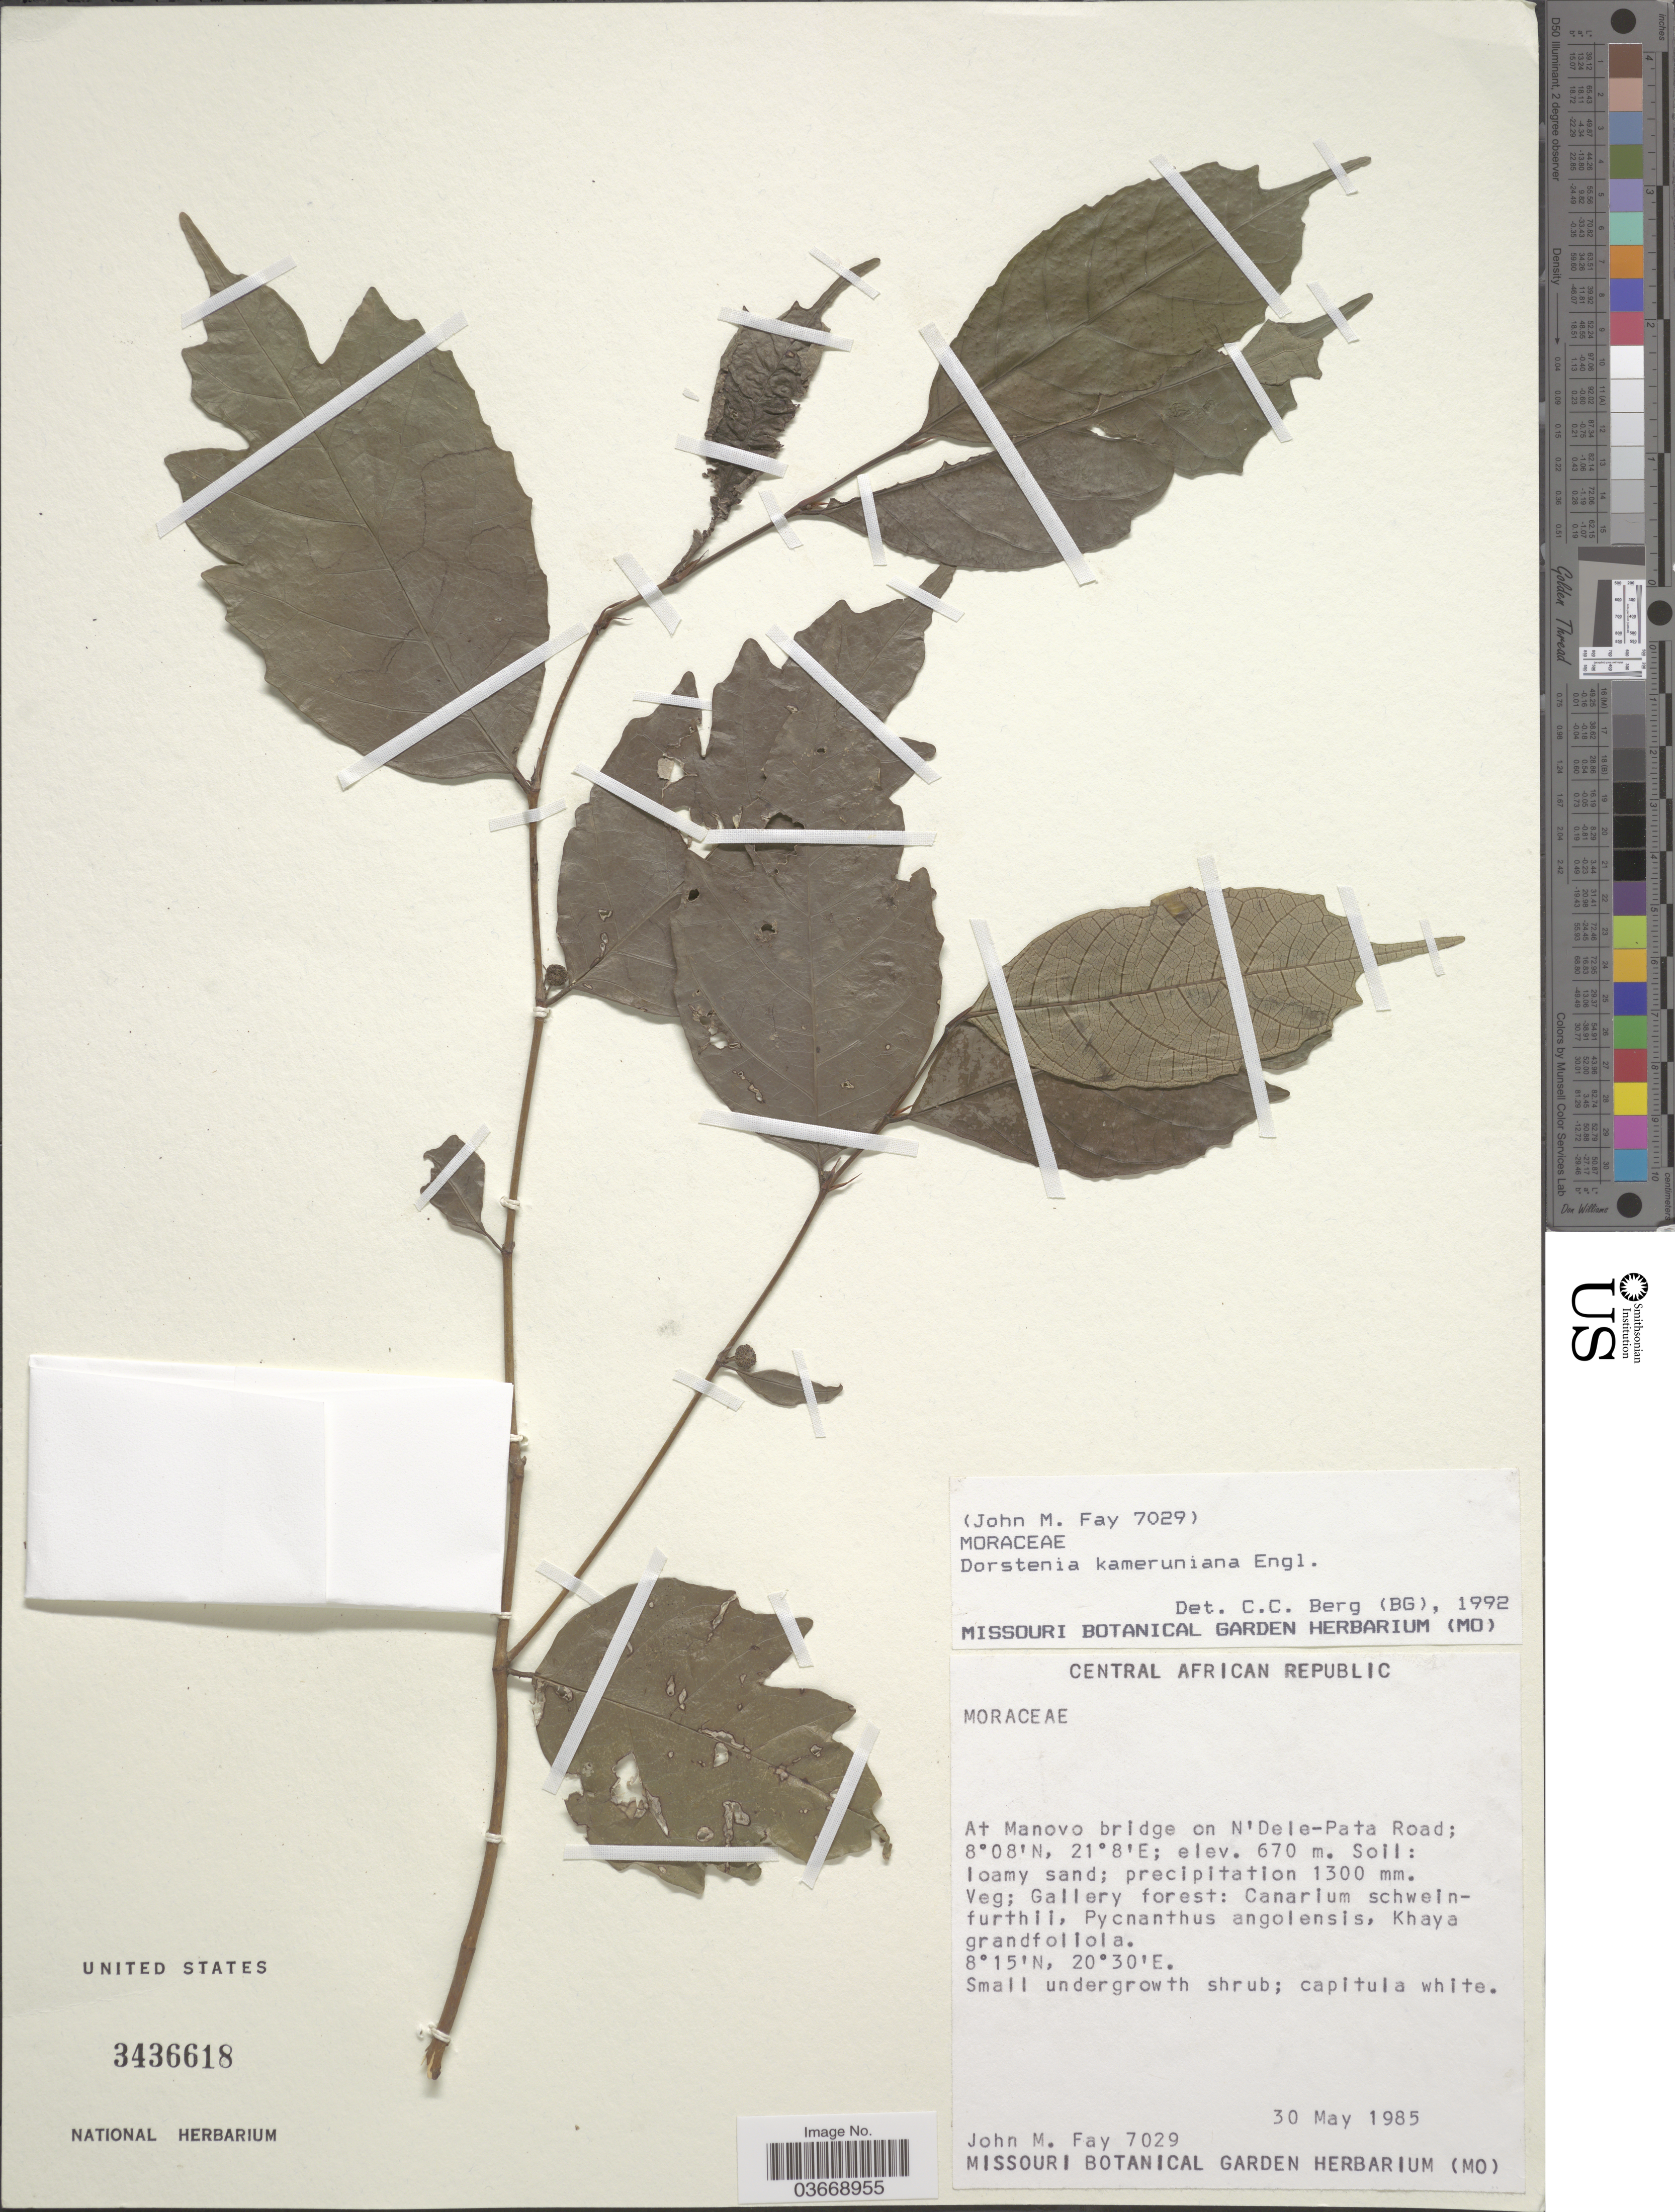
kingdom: Plantae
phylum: Tracheophyta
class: Magnoliopsida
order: Rosales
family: Moraceae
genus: Dorstenia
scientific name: Dorstenia kameruniana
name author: Engl.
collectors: J. M. Fay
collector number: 7029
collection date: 1985-05-30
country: Central African Republic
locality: At Manovo bridge on N'Dele-Pata Road.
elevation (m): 670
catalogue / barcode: US 3436618